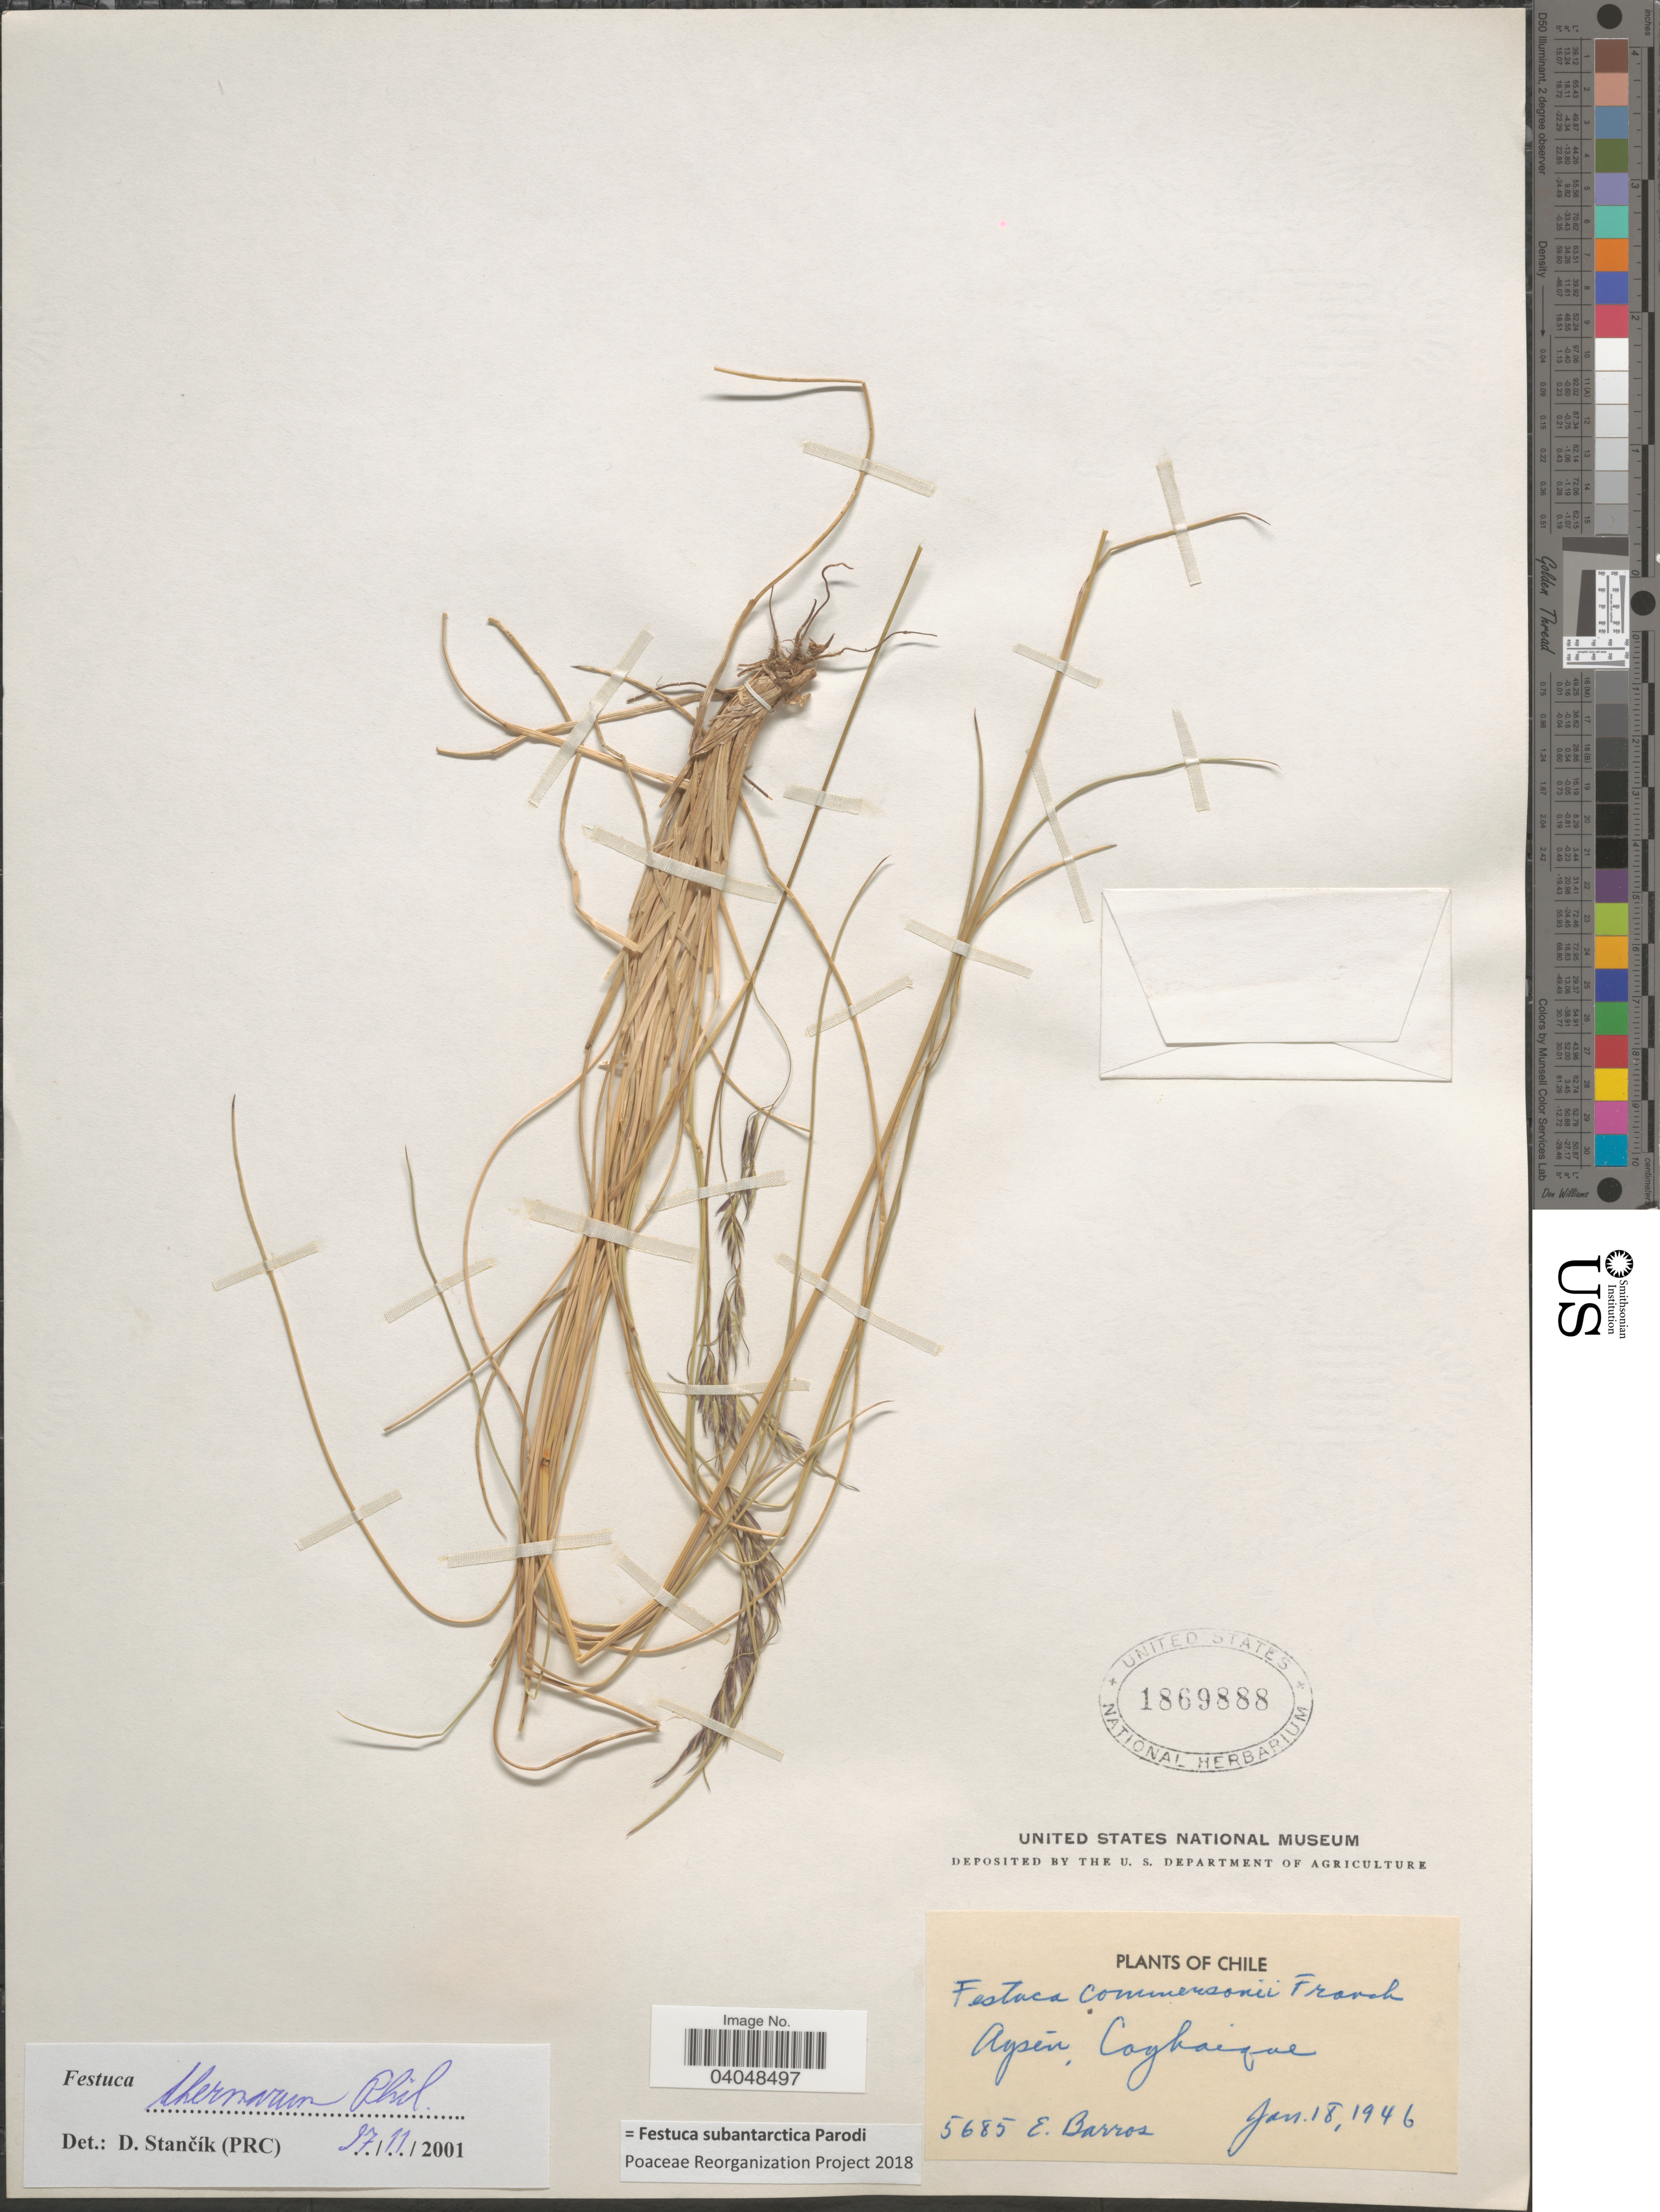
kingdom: Plantae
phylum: Tracheophyta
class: Liliopsida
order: Poales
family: Poaceae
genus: Festuca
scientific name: Festuca subantarctica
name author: Parodi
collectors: E. Barros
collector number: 5685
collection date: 1946-01-18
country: Chile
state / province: Aisén (XI)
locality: Aysén, Coyhaique.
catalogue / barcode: US 1869888